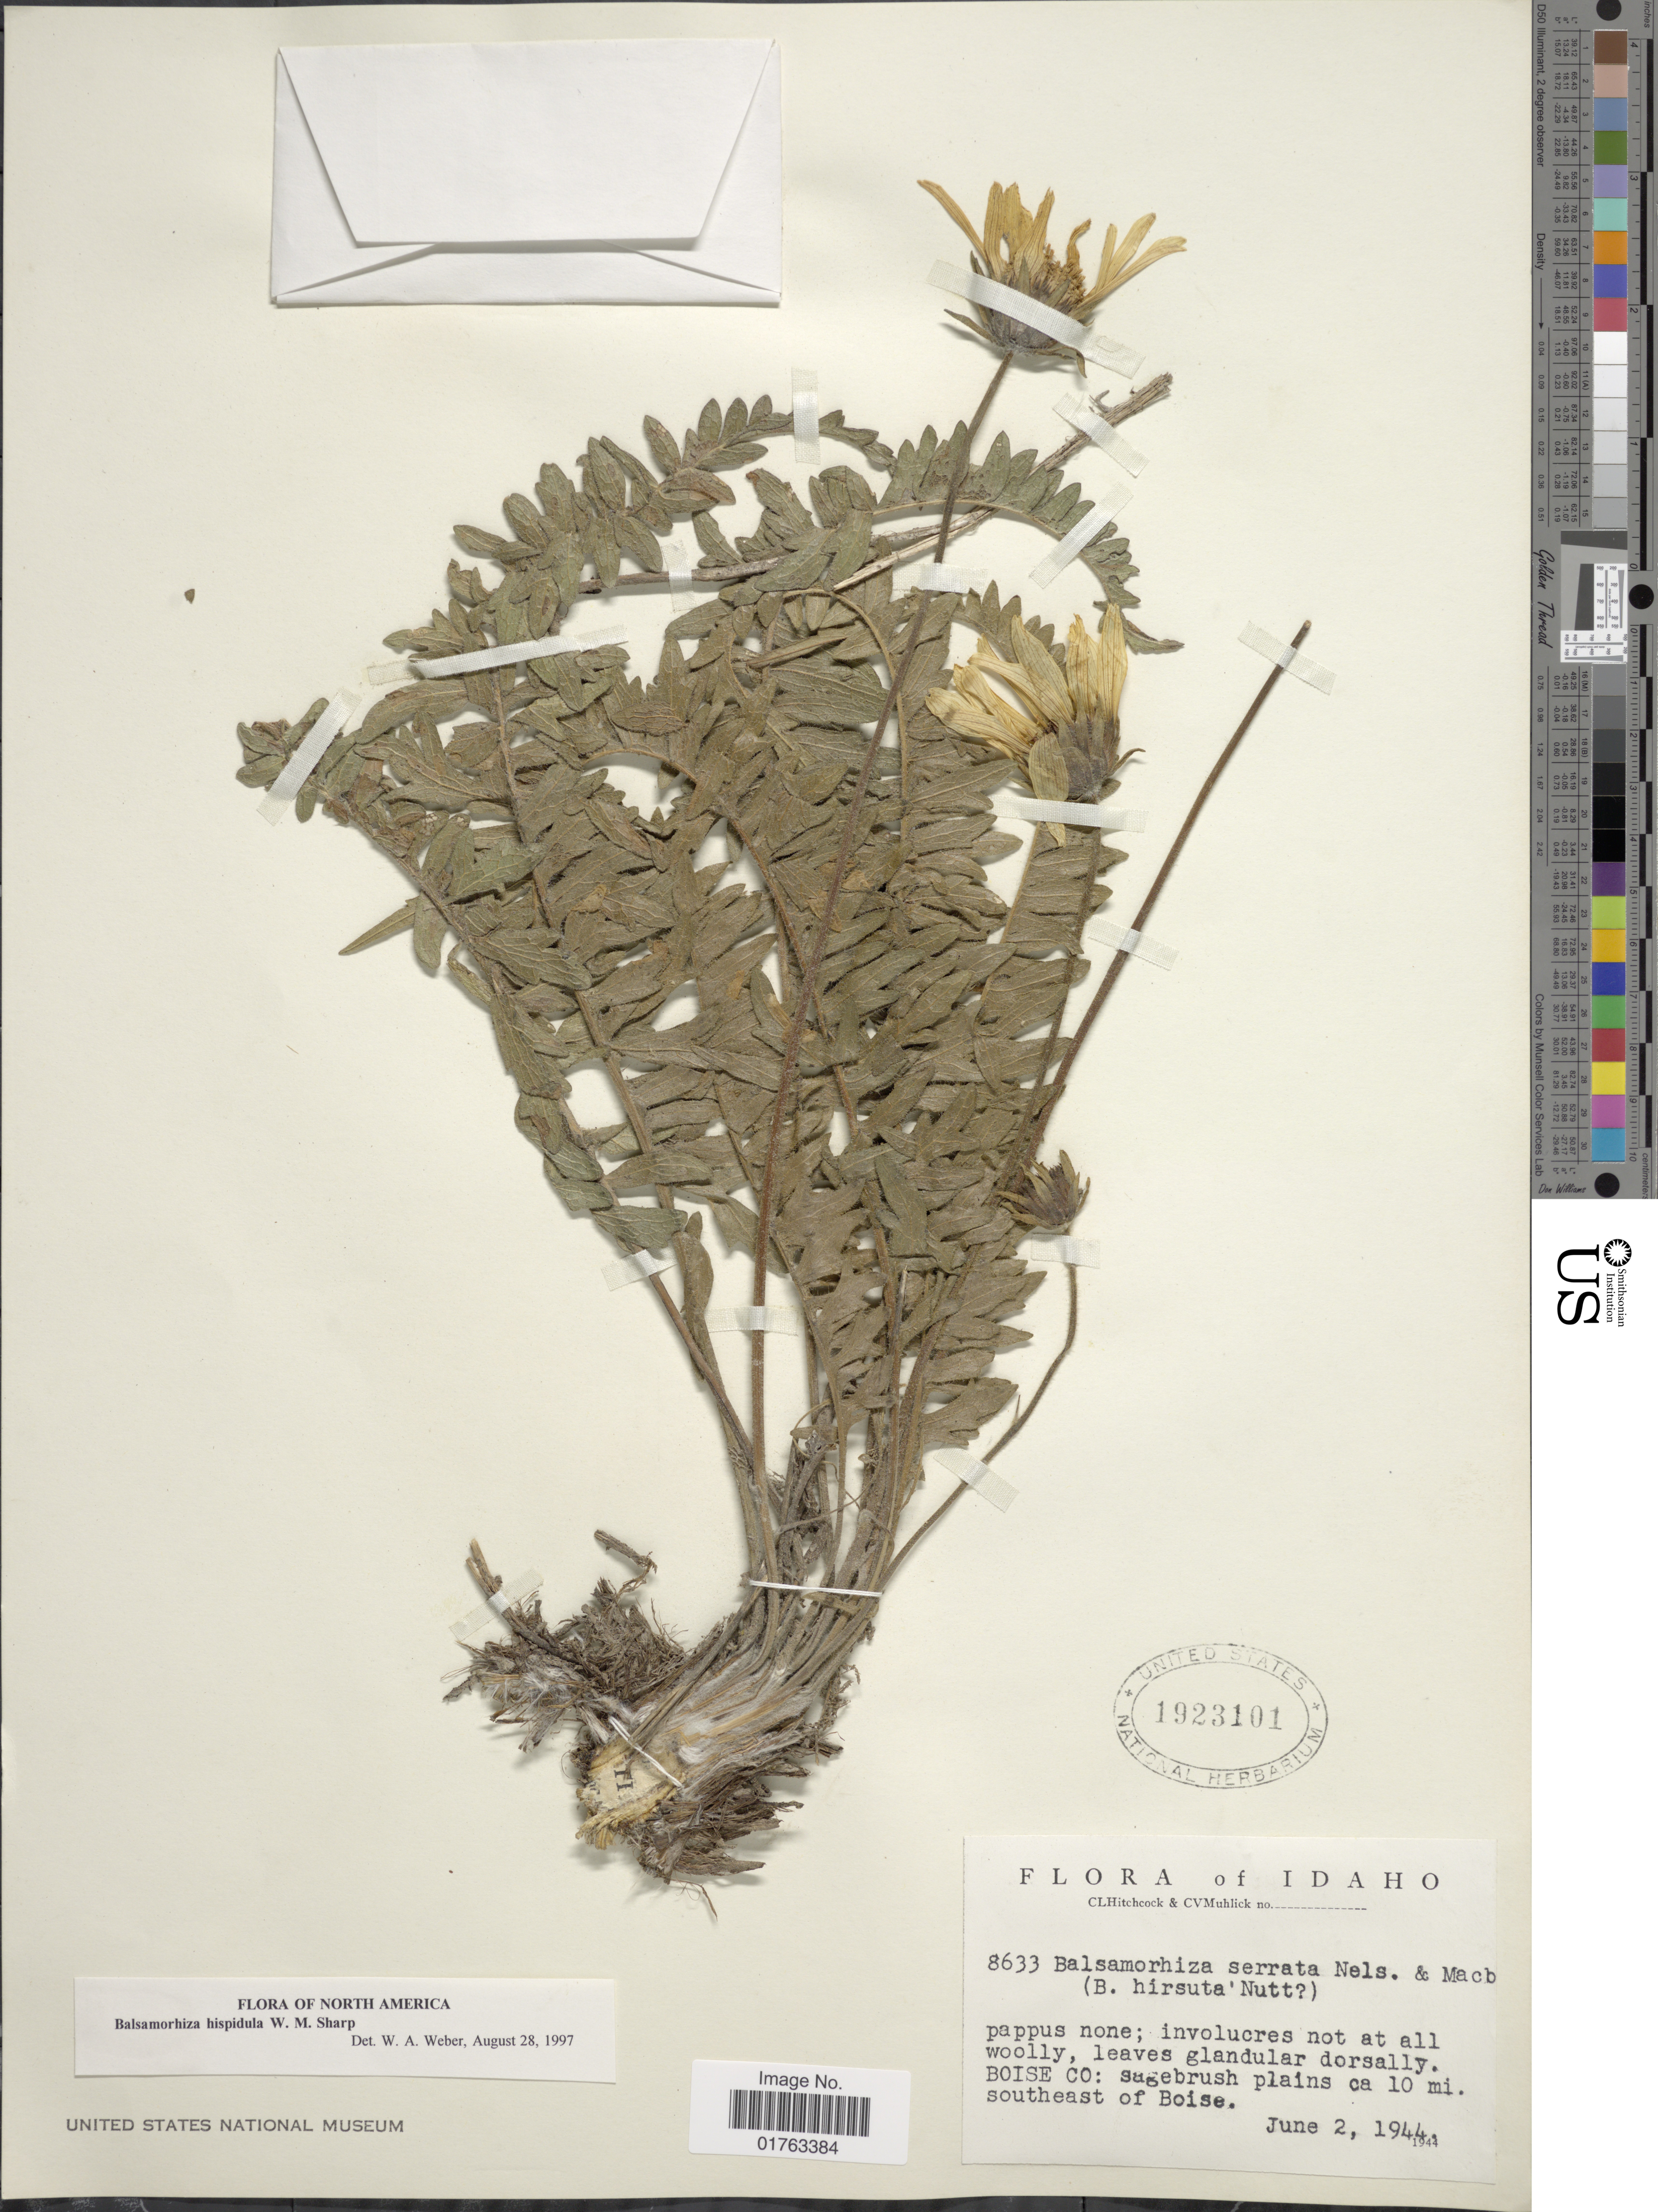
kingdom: Plantae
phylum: Tracheophyta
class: Magnoliopsida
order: Asterales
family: Asteraceae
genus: Balsamorhiza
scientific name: Balsamorhiza hispidula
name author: W.M. Sharp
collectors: C. L. Hitchcock & C. V. Muhlick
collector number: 8633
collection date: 1944-06-02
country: United States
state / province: Idaho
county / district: Boise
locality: ca 10 mi. southeast of Boise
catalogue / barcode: US 1923101